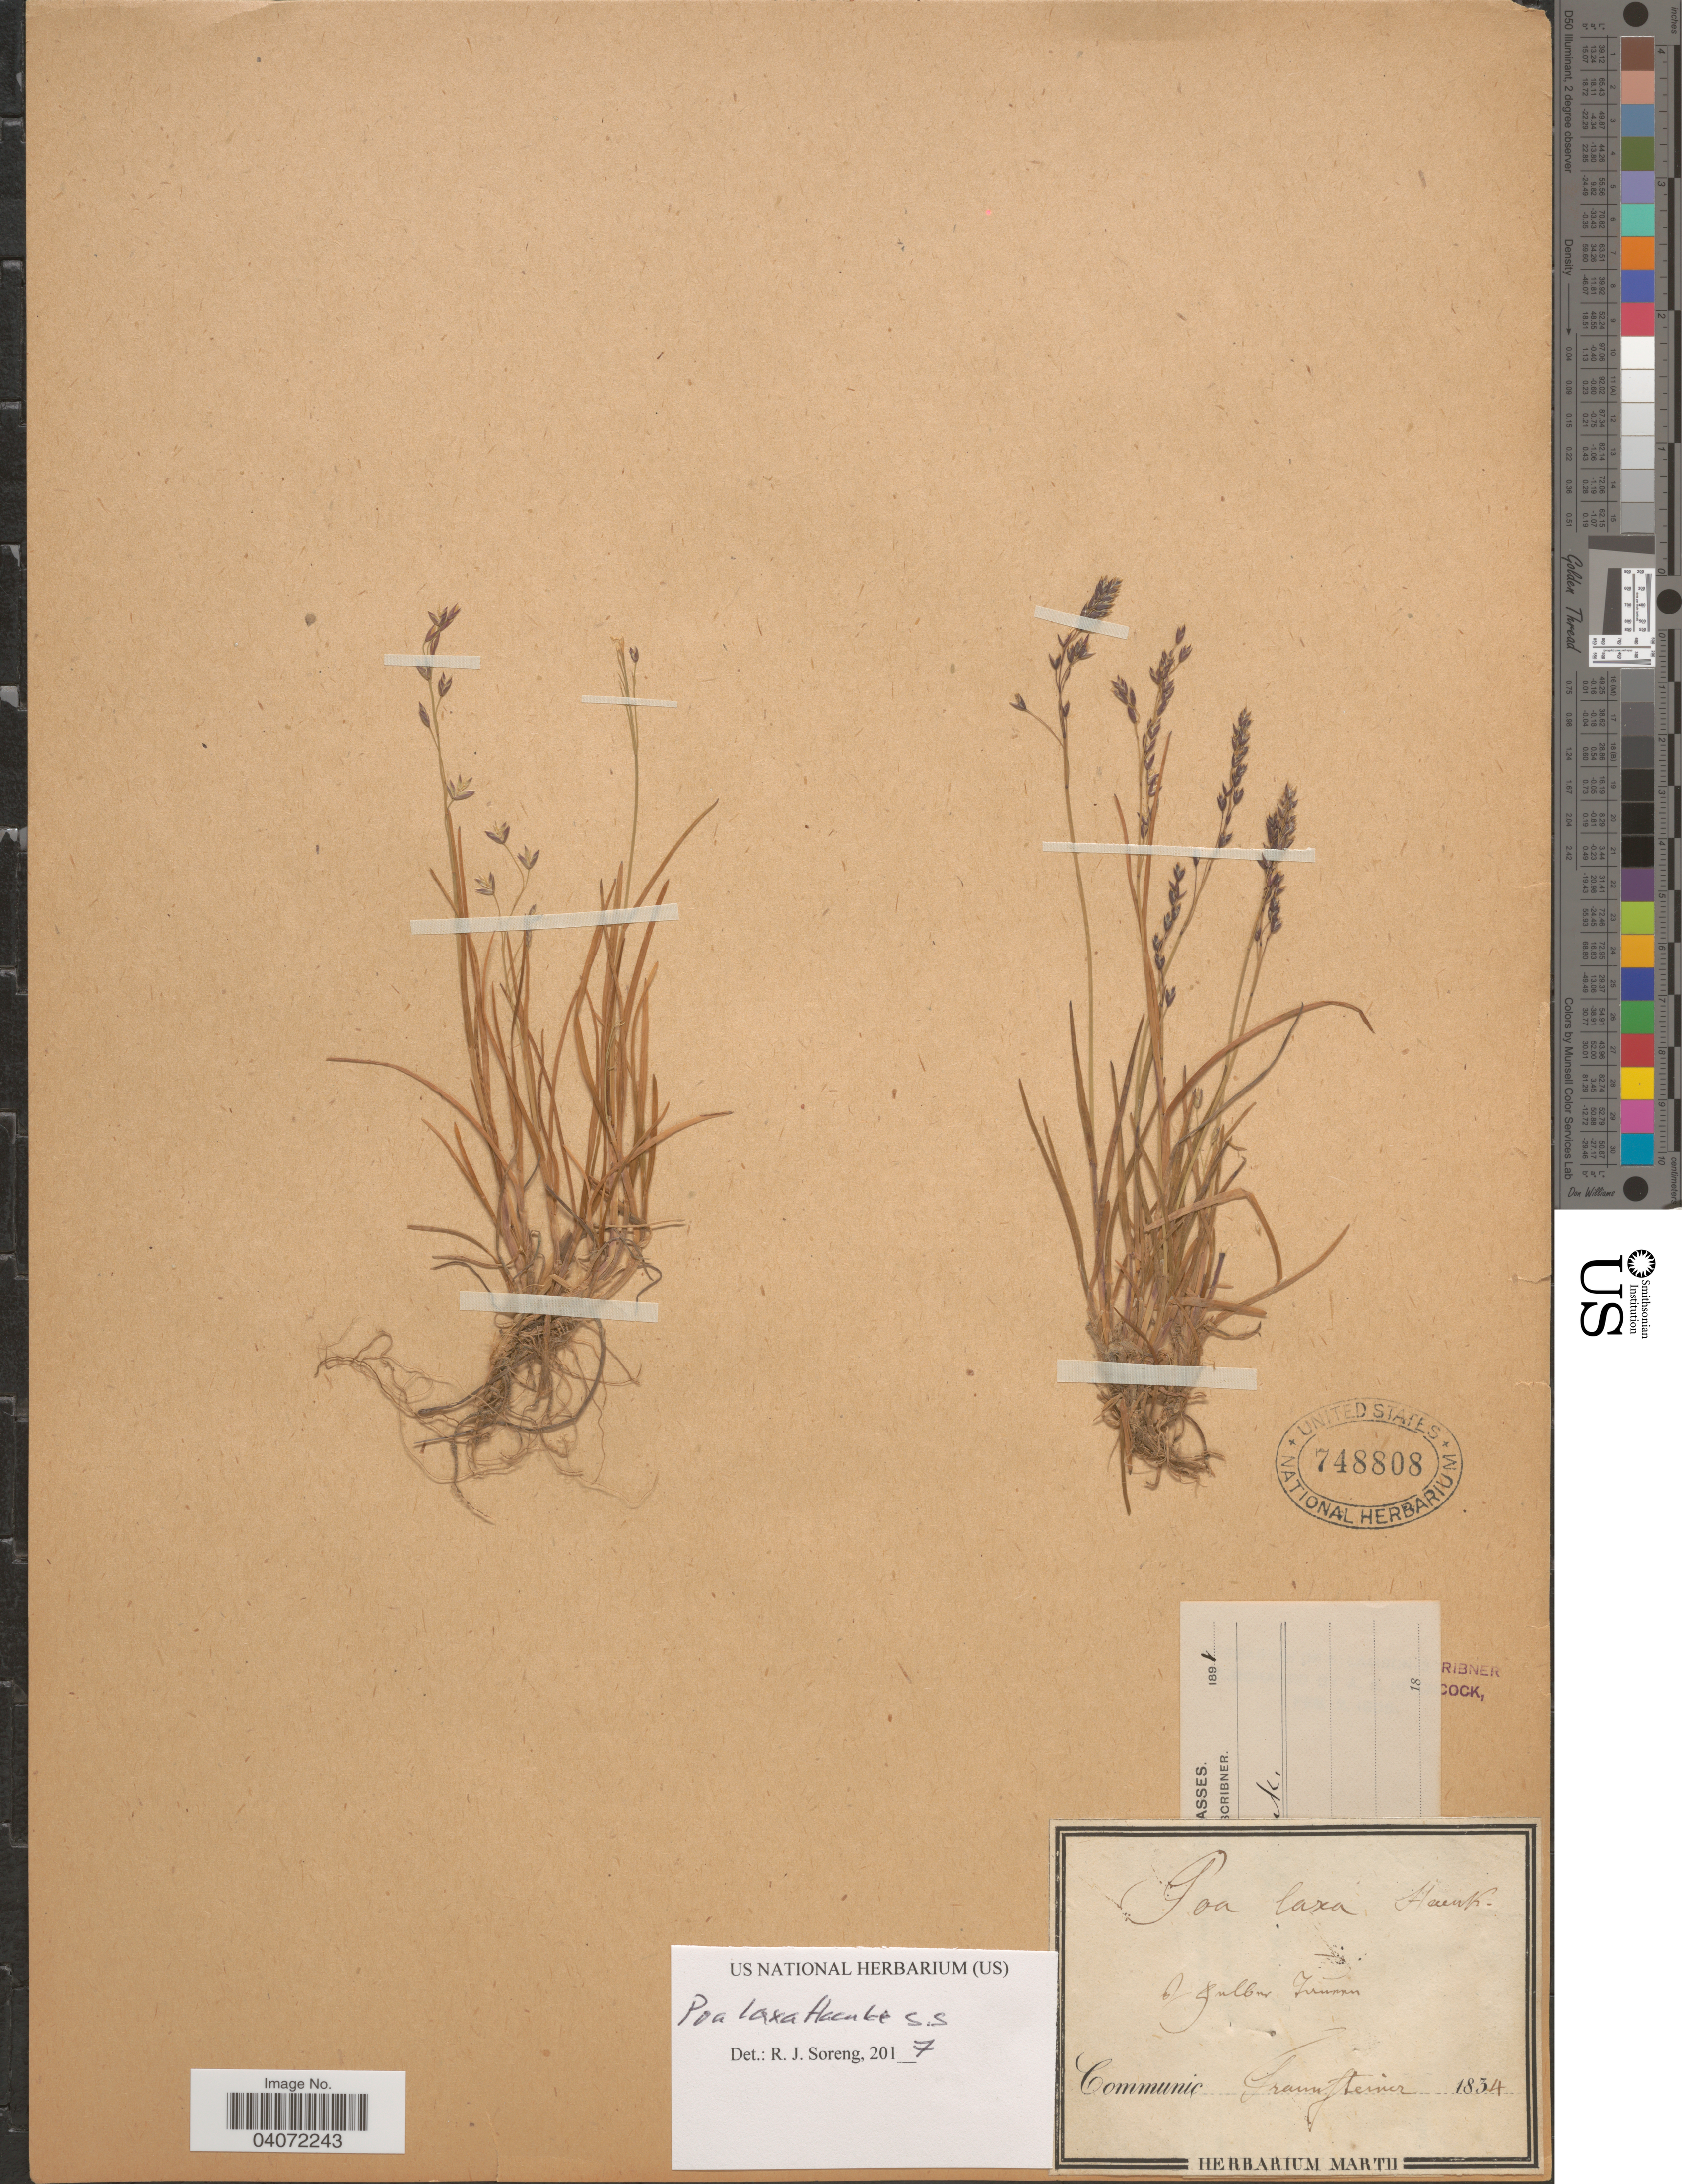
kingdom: Plantae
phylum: Tracheophyta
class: Liliopsida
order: Poales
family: Poaceae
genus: Poa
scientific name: Poa laxa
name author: Haenke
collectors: ex herb. Martii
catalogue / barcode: US 748808